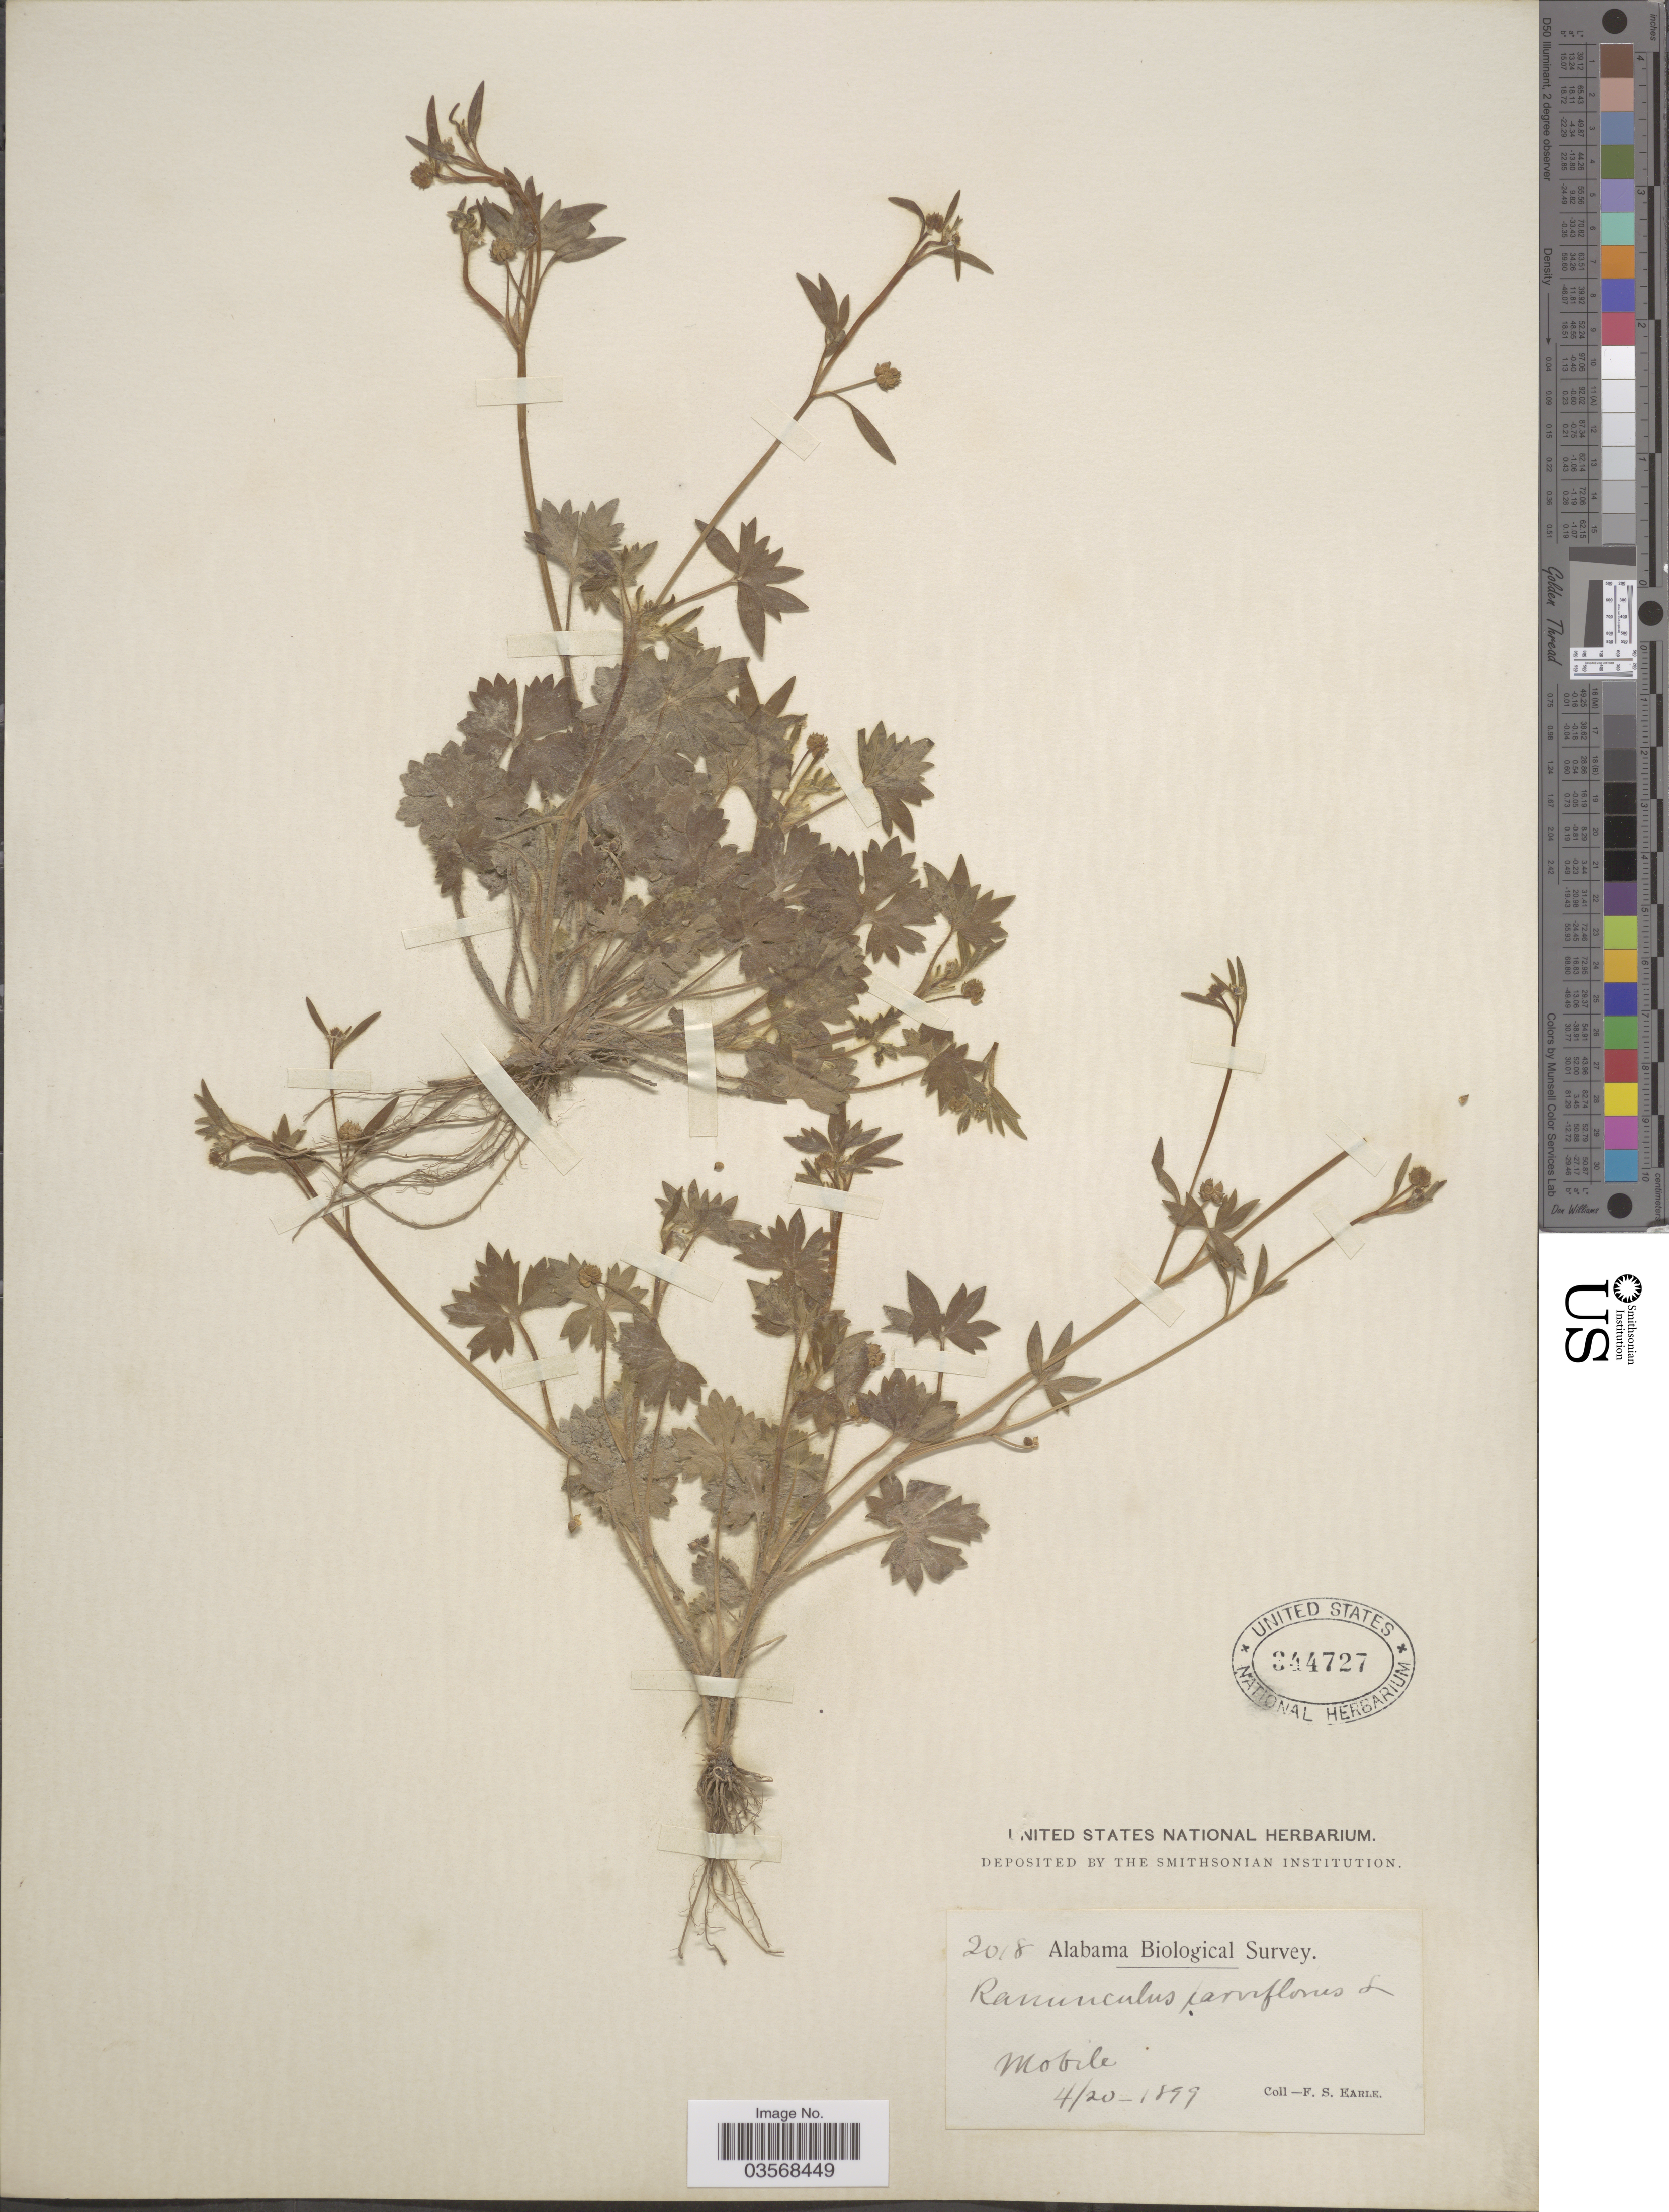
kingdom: Plantae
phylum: Tracheophyta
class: Magnoliopsida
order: Ranunculales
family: Ranunculaceae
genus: Ranunculus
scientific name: Ranunculus parviflorus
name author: L.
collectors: F. S. Earle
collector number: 2018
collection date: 1899-04-20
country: United States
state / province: Alabama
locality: Mobile.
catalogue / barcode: US 344727